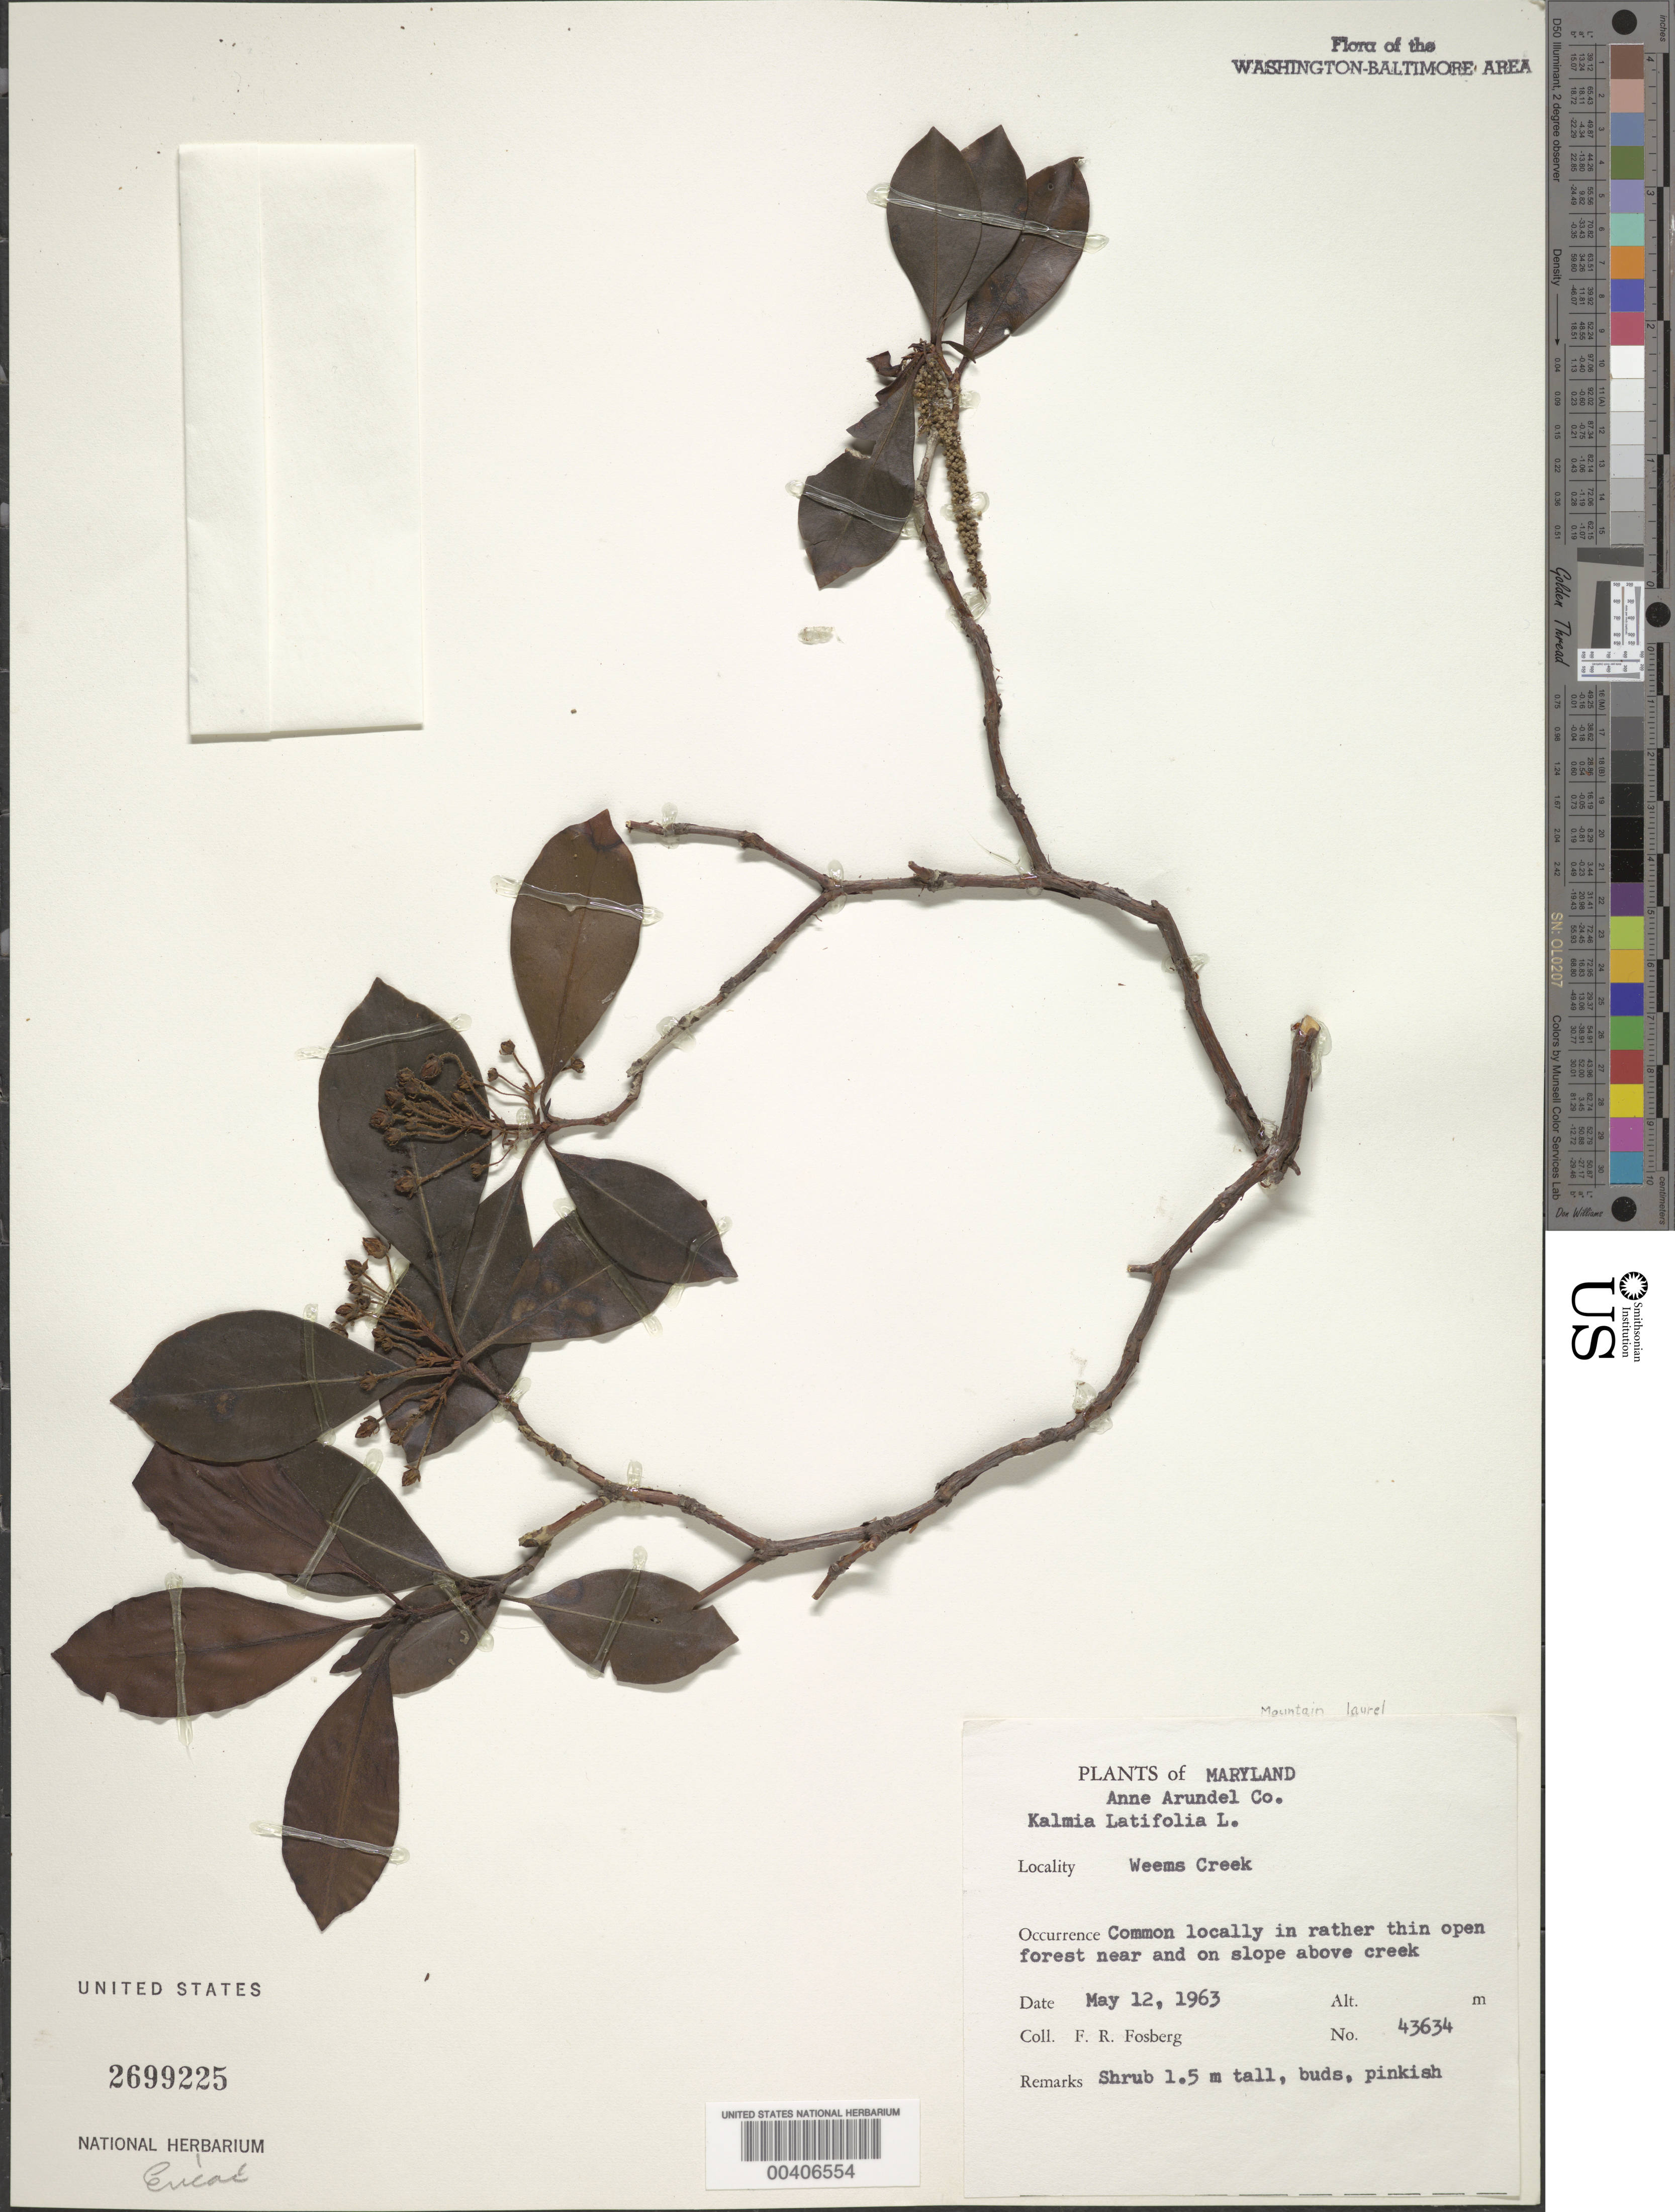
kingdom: Plantae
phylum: Tracheophyta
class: Magnoliopsida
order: Ericales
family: Ericaceae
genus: Kalmia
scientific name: Kalmia latifolia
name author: L.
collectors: F. R. Fosberg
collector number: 43634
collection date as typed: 12 May 1963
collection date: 1963-05-12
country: United States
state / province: Maryland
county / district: Anne Arundel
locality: Weems Creek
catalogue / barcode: US 2699225